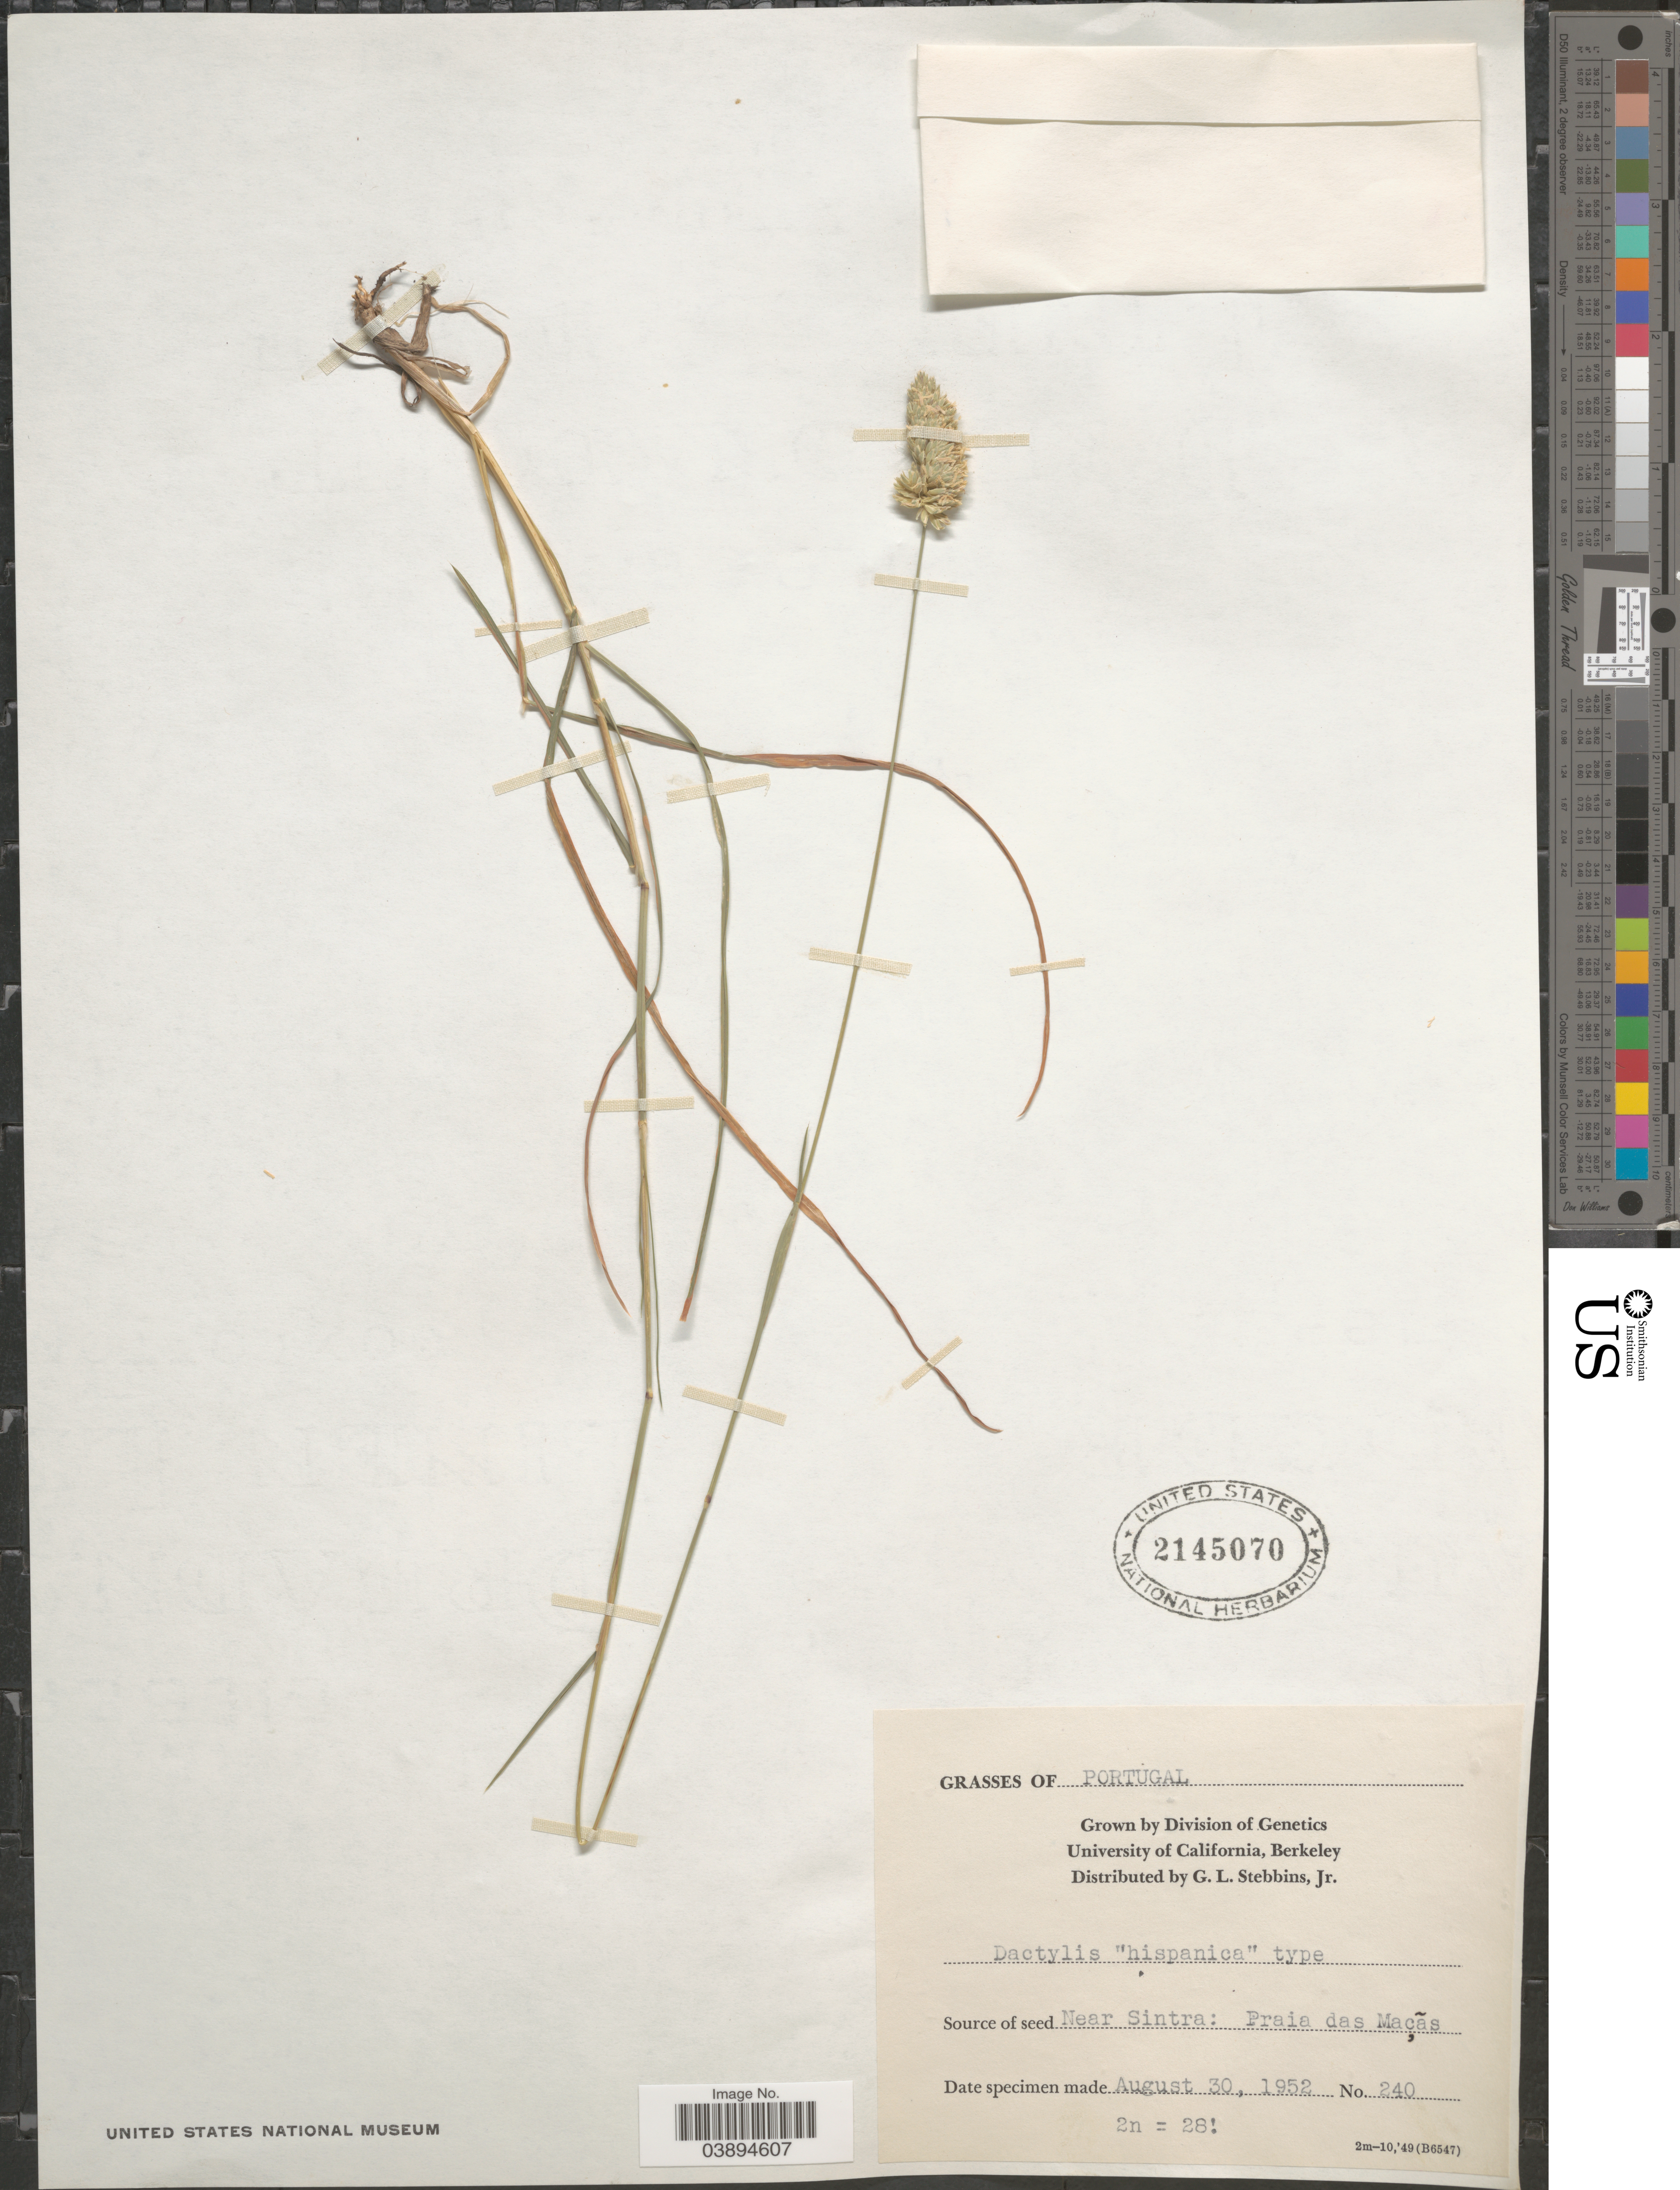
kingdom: Plantae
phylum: Tracheophyta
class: Liliopsida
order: Poales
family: Poaceae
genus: Dactylis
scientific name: Dactylis glomerata subsp. hispanica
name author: (Roth) Nyman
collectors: G. L. Stebbins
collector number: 240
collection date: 1952-08-30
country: Portugal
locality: Near Sintra: Praia das Maçãs.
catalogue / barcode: US 2145070